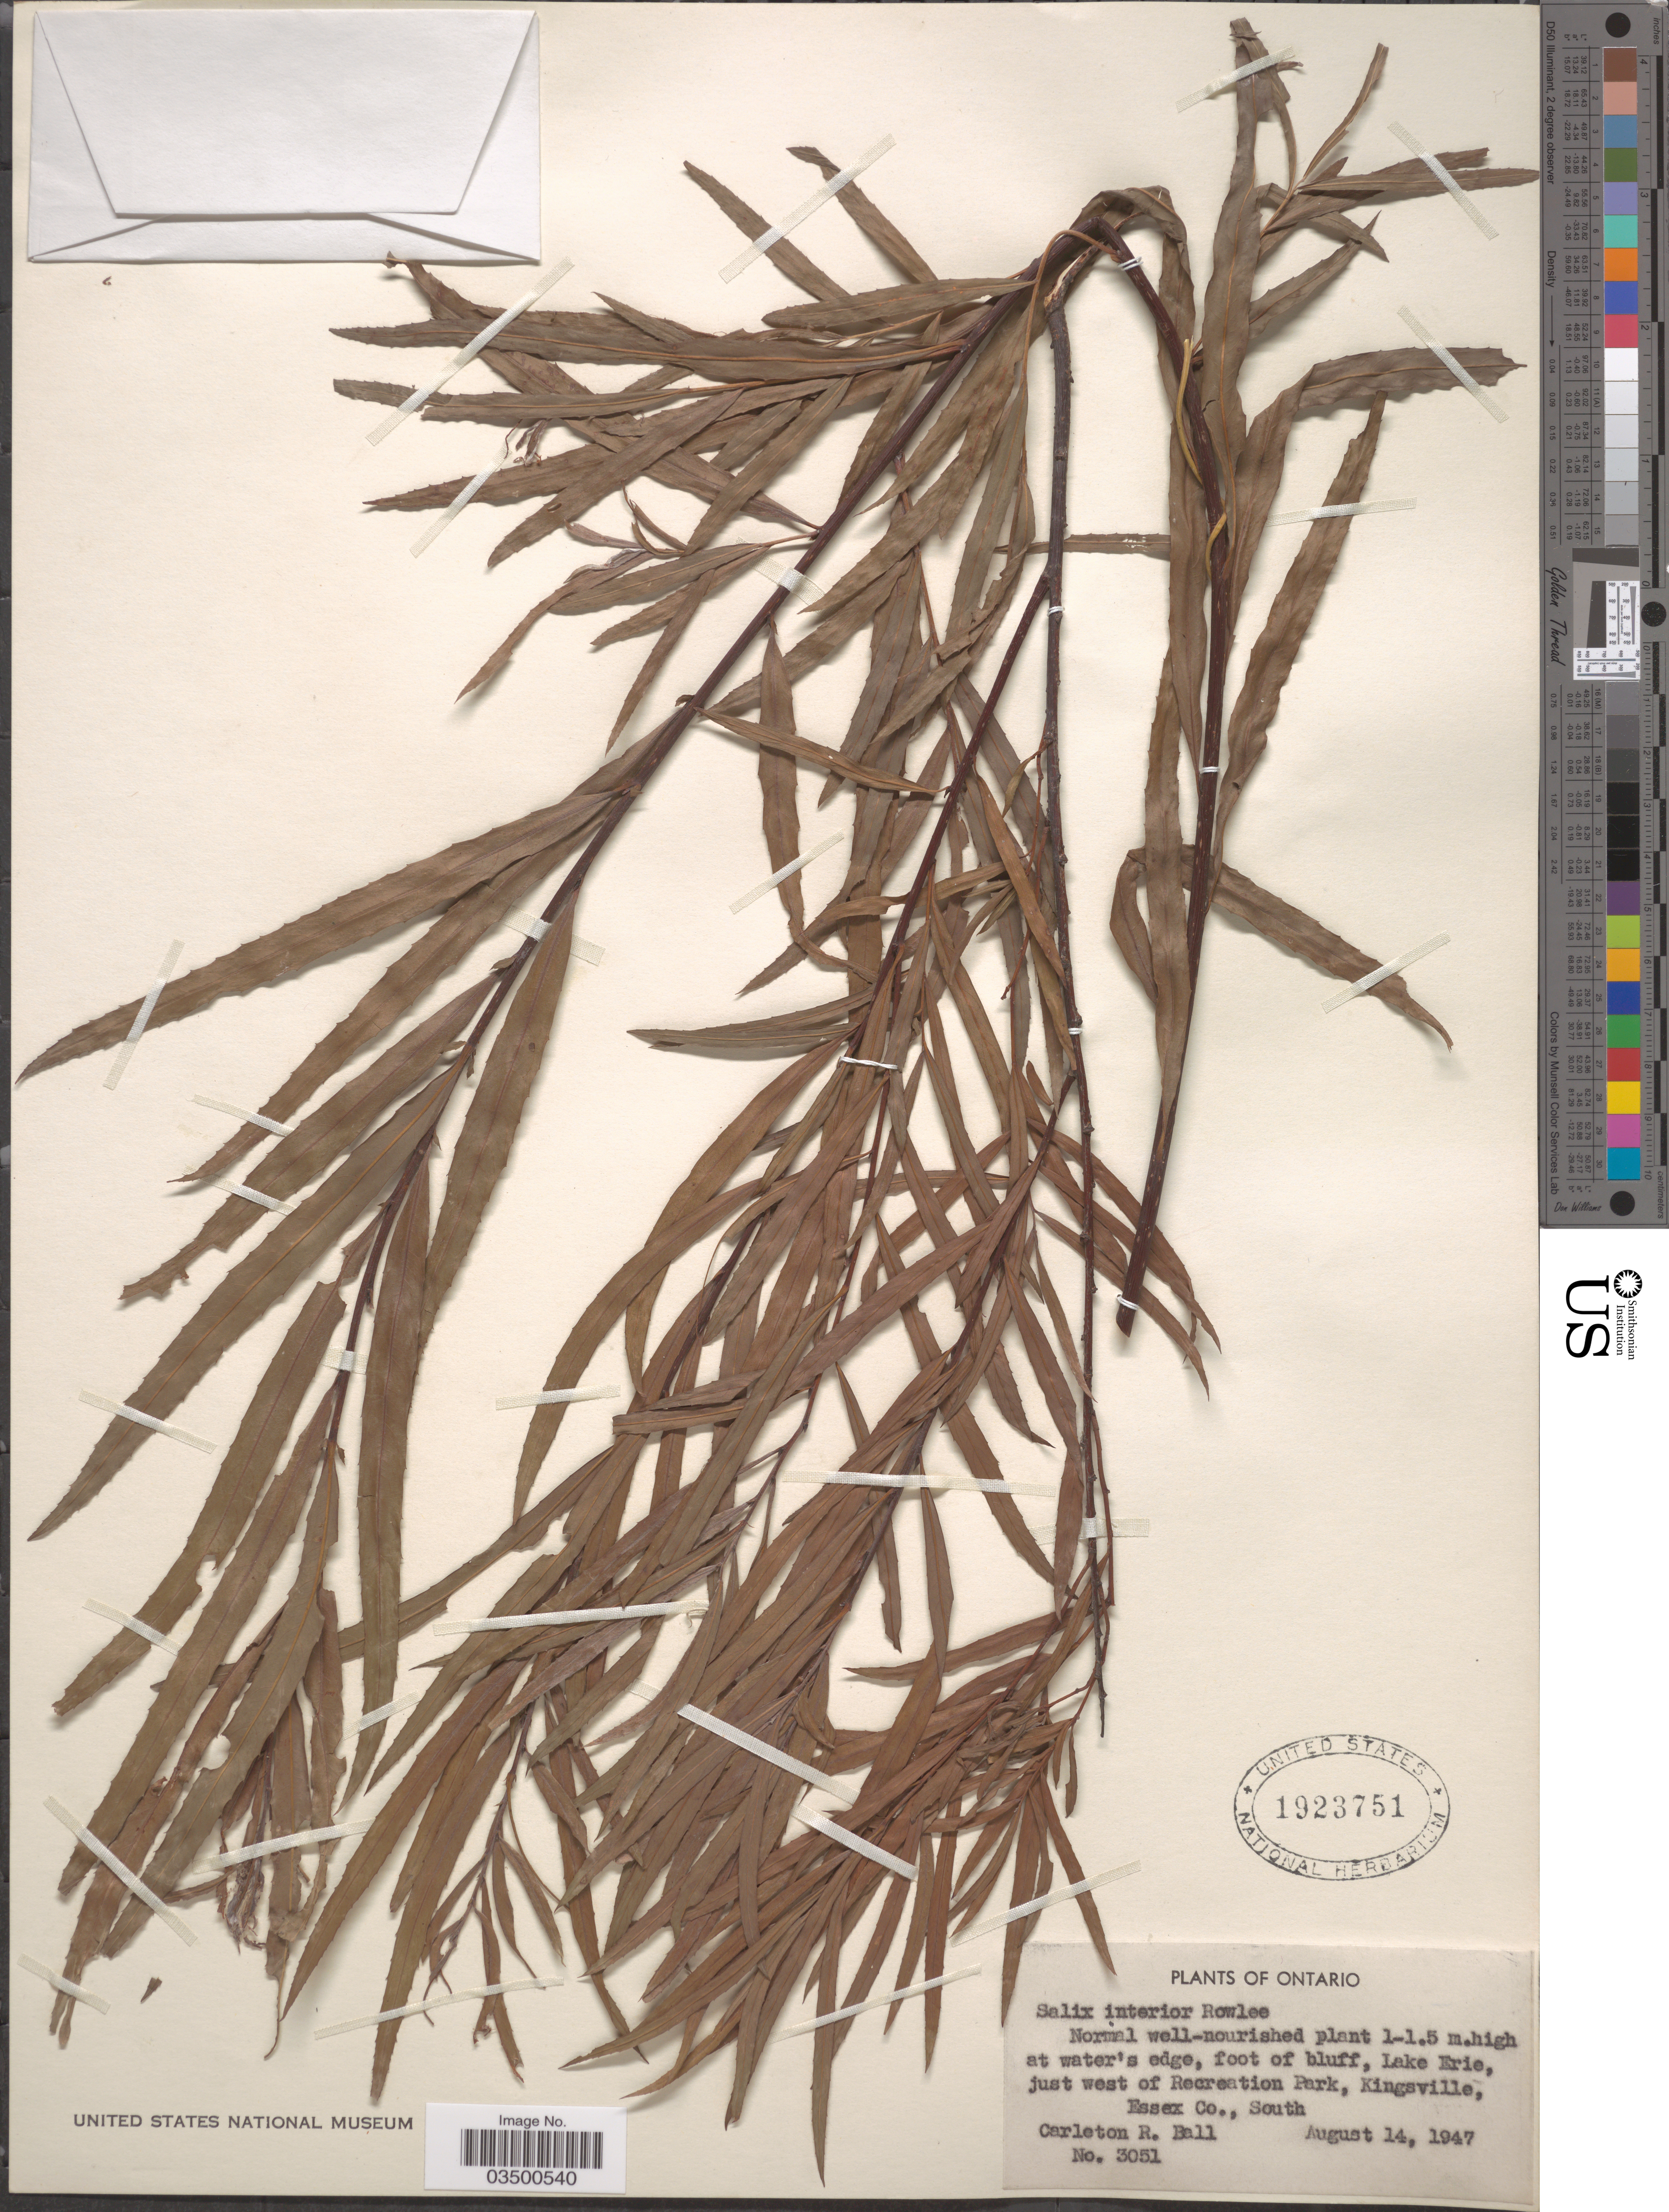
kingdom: Plantae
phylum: Tracheophyta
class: Magnoliopsida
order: Malpighiales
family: Salicaceae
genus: Salix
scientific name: Salix interior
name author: Rowlee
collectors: C. R. Ball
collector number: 3051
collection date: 1947-08-14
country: Canada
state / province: Ontario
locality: At water's edge, foot of bluff, Lake Erie, just west of Recreation Park, Kingsville, Essex Co., South.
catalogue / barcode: US 1923751